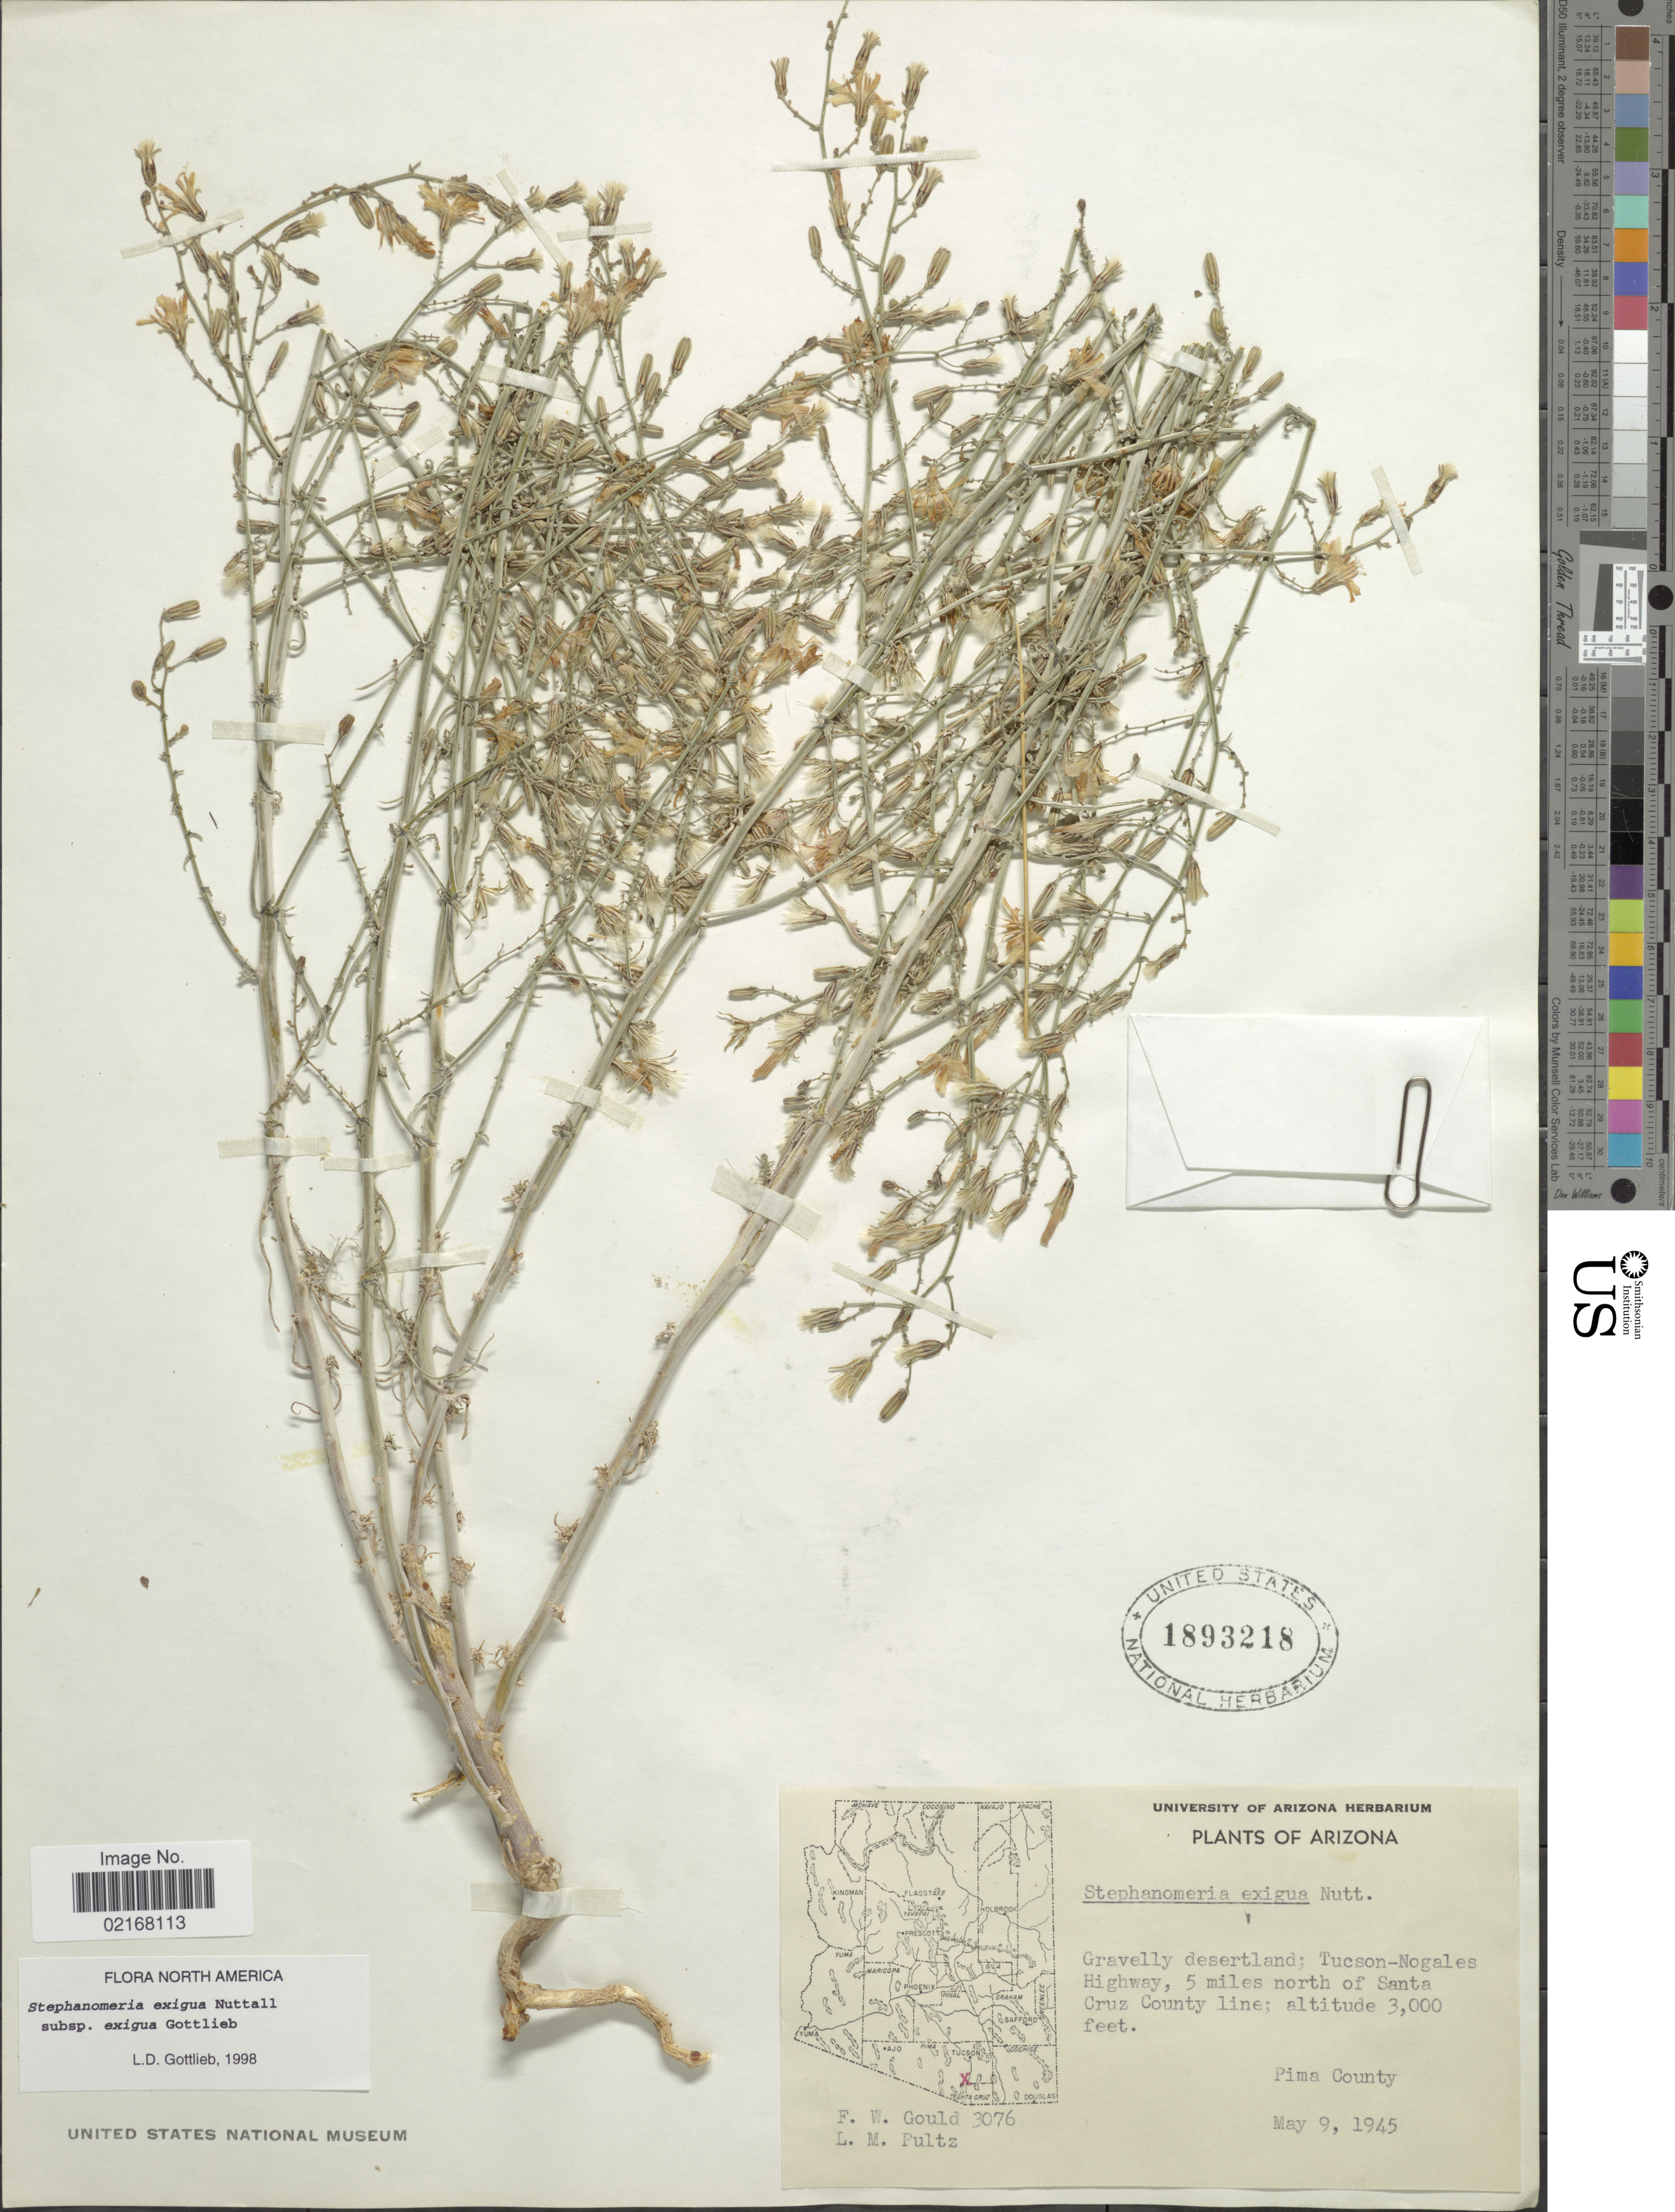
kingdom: Plantae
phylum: Tracheophyta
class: Magnoliopsida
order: Asterales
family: Asteraceae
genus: Stephanomeria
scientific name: Stephanomeria exigua subsp. exigua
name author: Nutt.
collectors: F. W. Gould & L. Pultz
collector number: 3076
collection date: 1945-05-09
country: United States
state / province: Arizona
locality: Gravelly desertland; Tucson-Nogales Highway, 5 miles north of Santa Cruz County line. Pima County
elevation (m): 914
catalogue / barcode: US 1893218